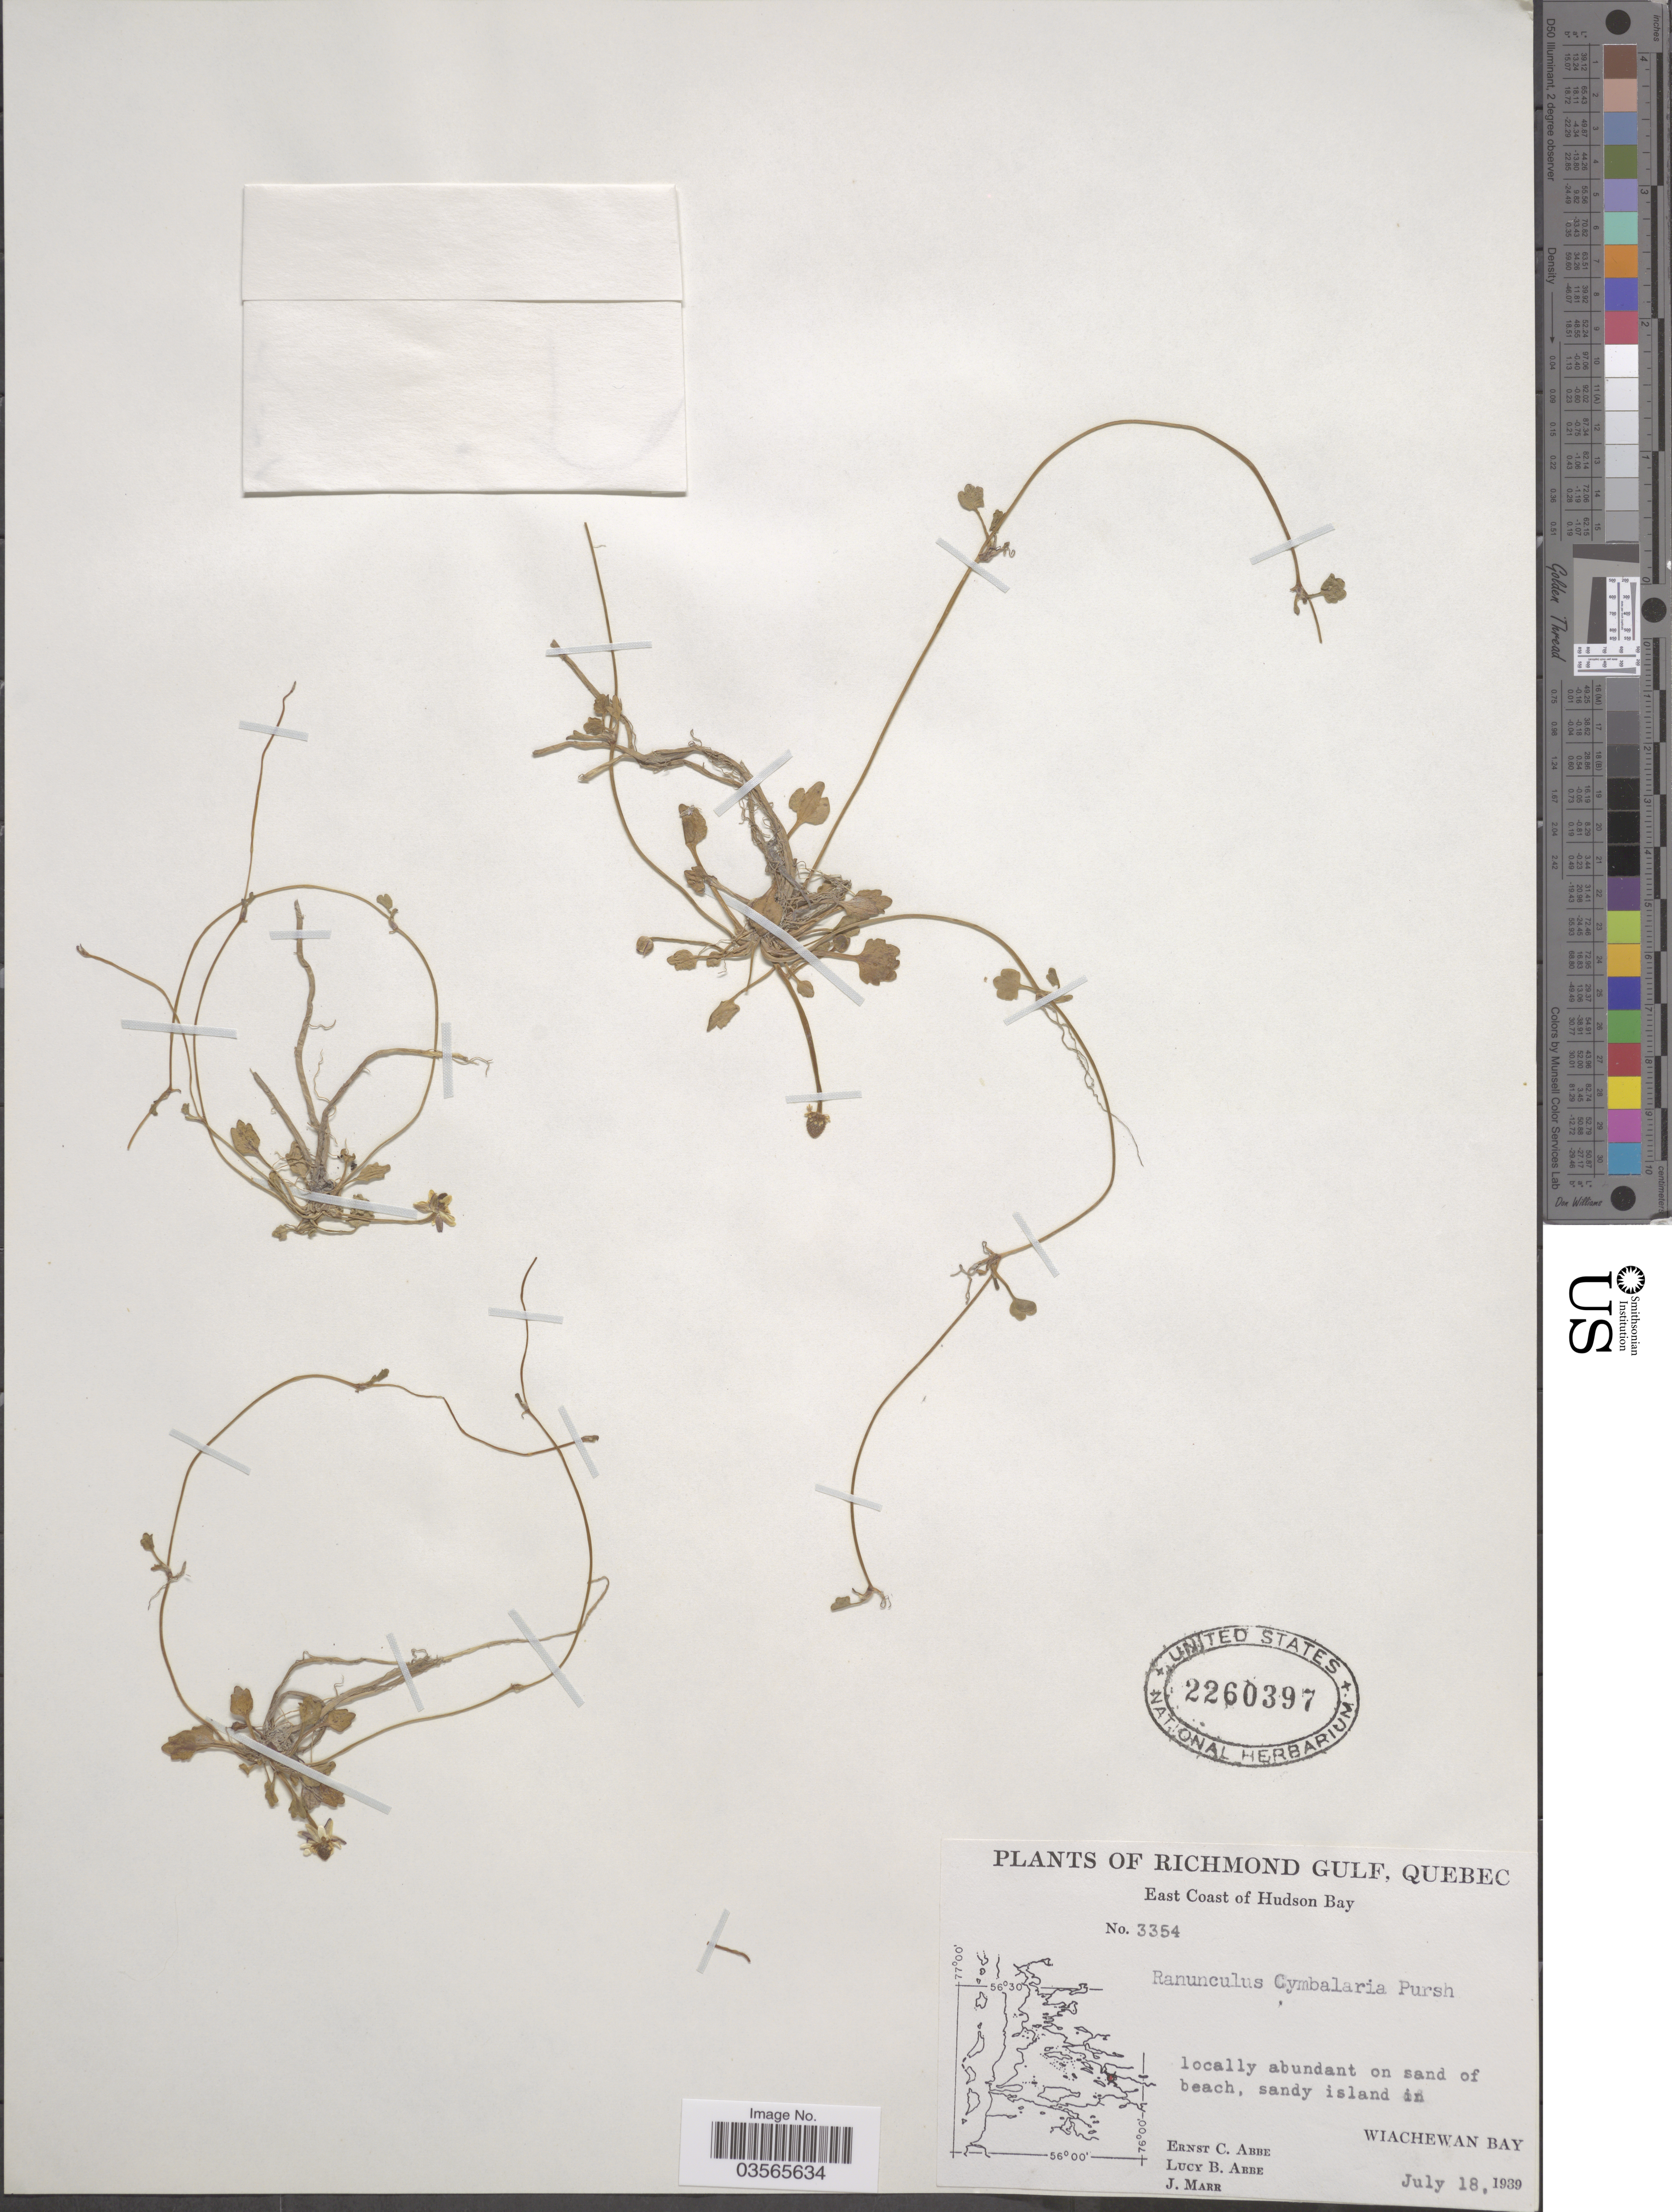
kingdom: Plantae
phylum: Tracheophyta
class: Magnoliopsida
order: Ranunculales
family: Ranunculaceae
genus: Halerpestes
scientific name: Halerpestes cymbalaria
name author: (Pursh) Greene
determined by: Strong, M. T., (US), Smithsonian Institution - National Museum of Natural History (UNITED STATES)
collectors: E. C. Abbe, L. B. Abbe & J. Marr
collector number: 3354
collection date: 1939-07-18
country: Canada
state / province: Quebec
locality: Richmond Gulf. East Coast of Hudson Bay, sandy island in Wiachewan Bay.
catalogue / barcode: US 2260397